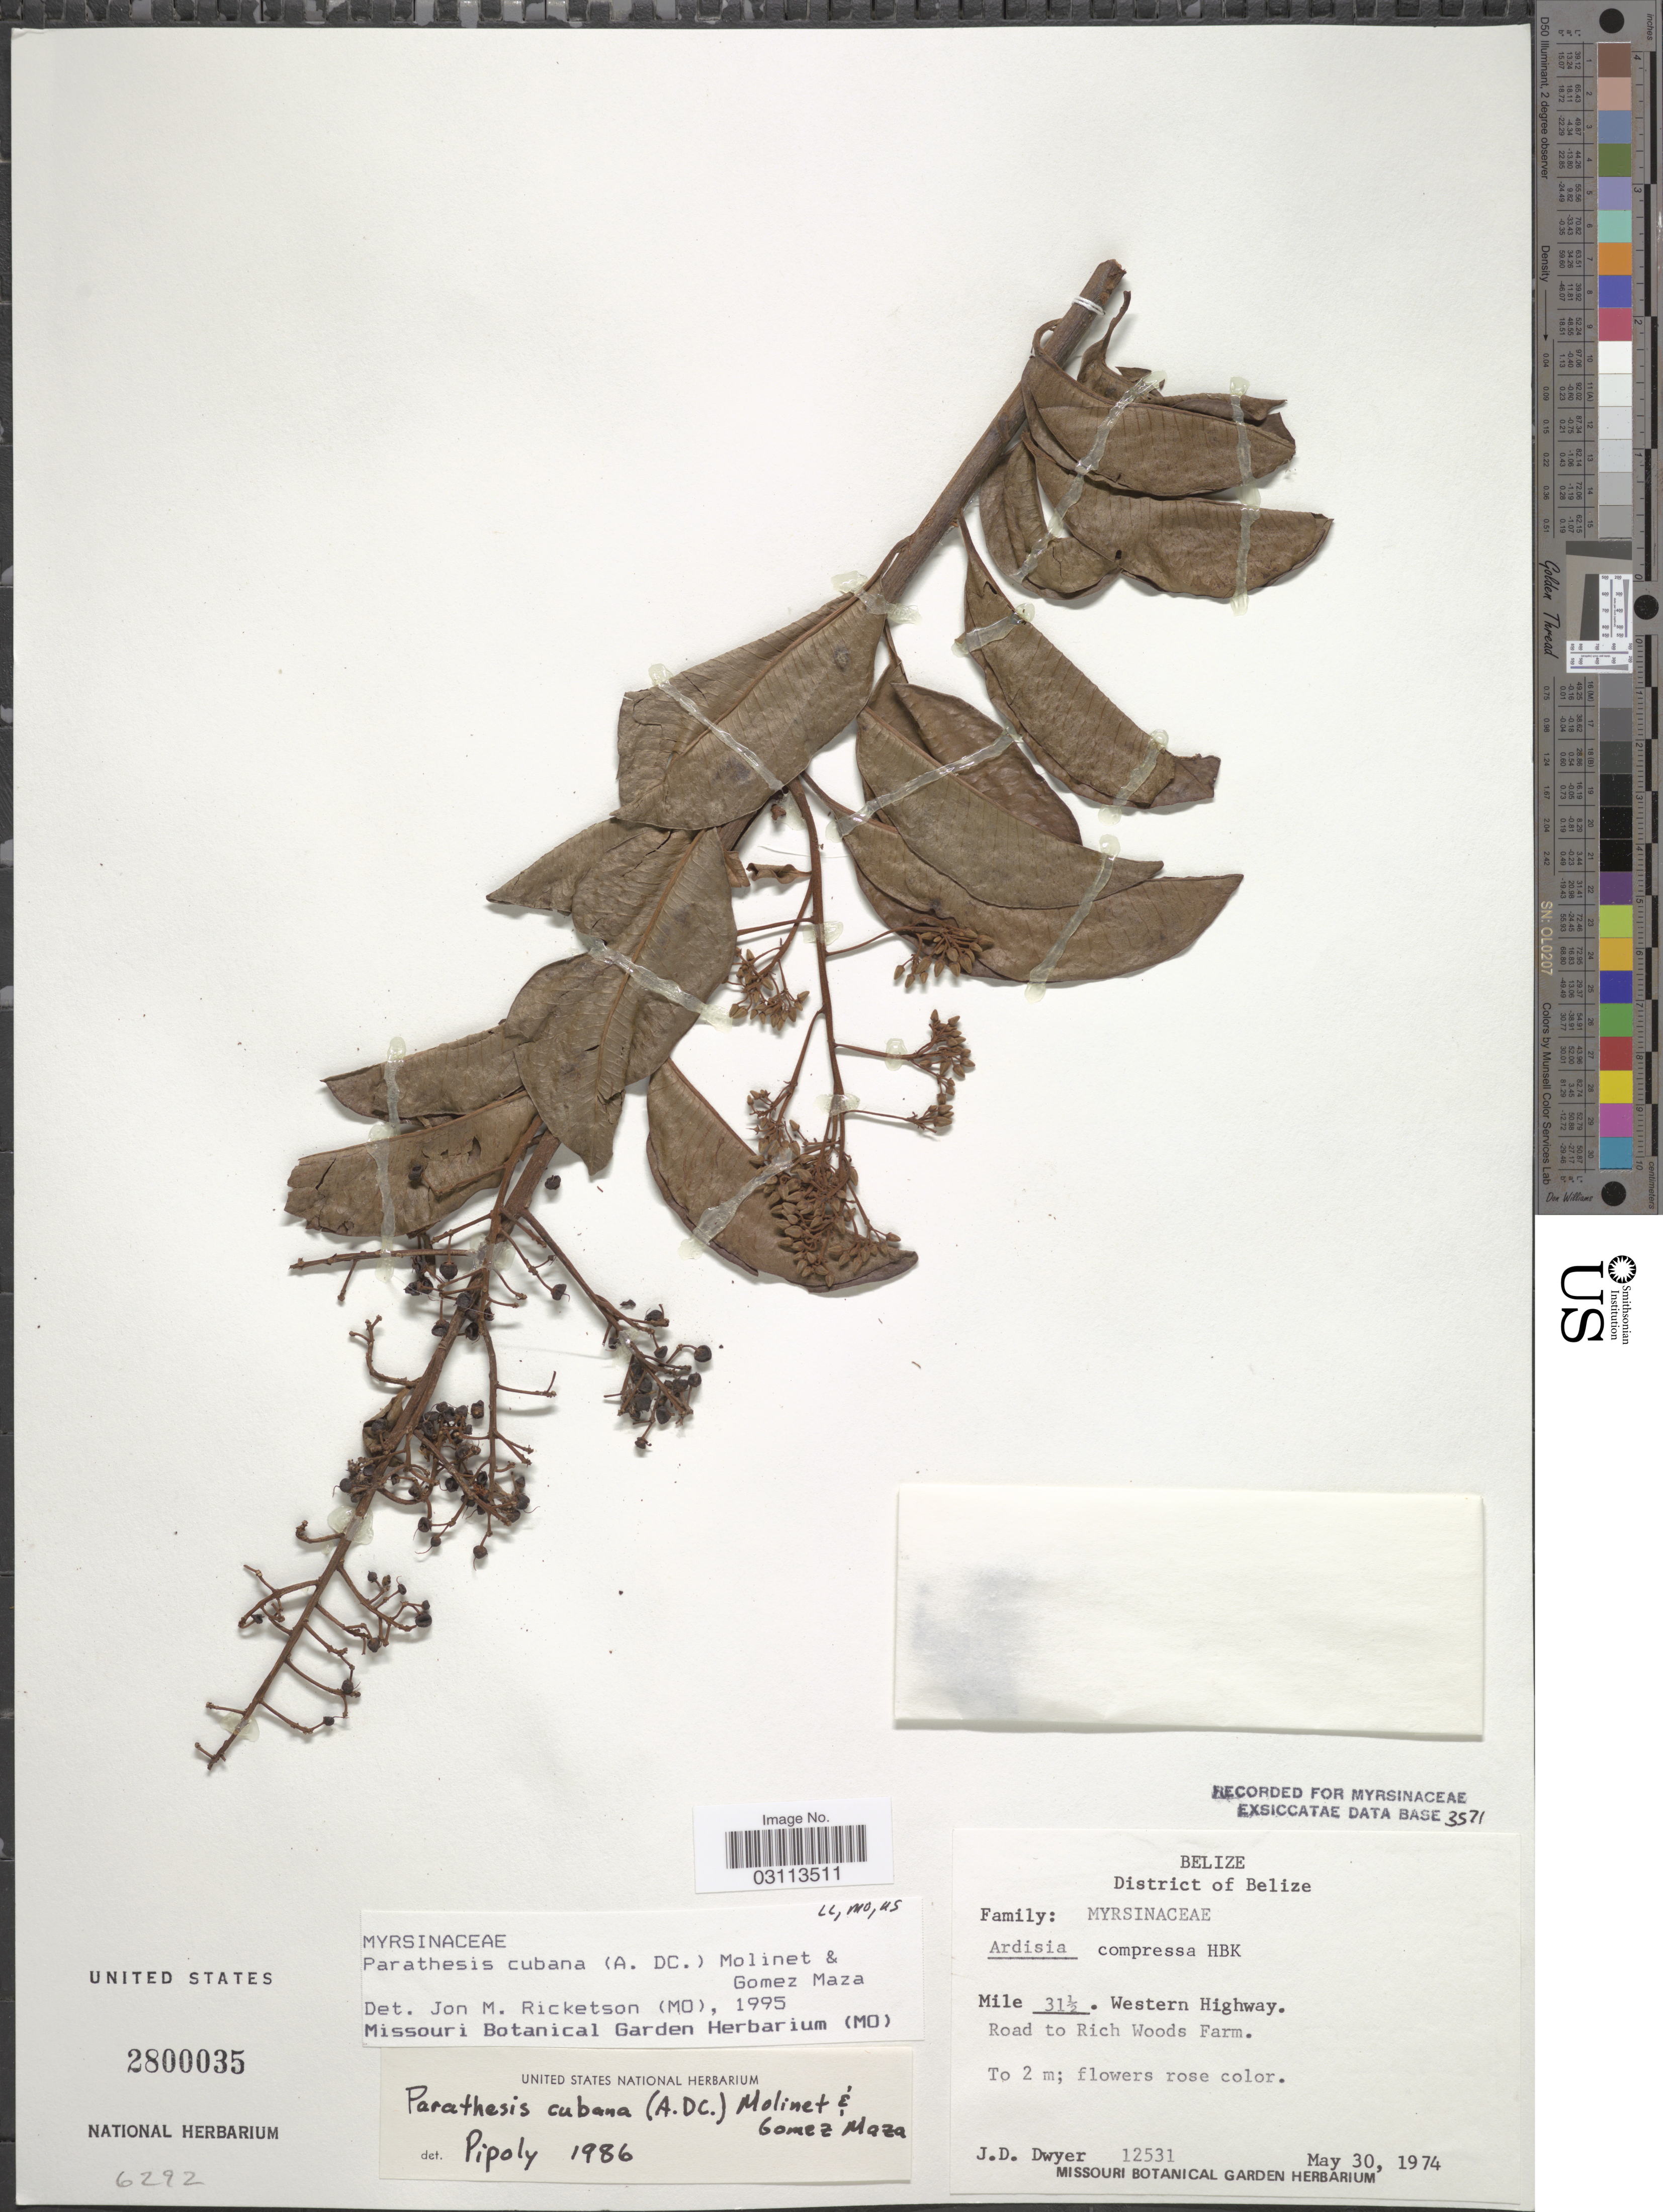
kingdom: Plantae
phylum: Tracheophyta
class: Magnoliopsida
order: Ericales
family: Primulaceae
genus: Parathesis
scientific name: Parathesis cubana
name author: (A. DC.) Molinet & M. Gómez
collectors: J. D. Dwyer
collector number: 12531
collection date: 1974-05-30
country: Belize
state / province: Belize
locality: District of Belize. Mile 31½. Western Highway. Road to Rich Woods Farm.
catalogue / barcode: US 2800035